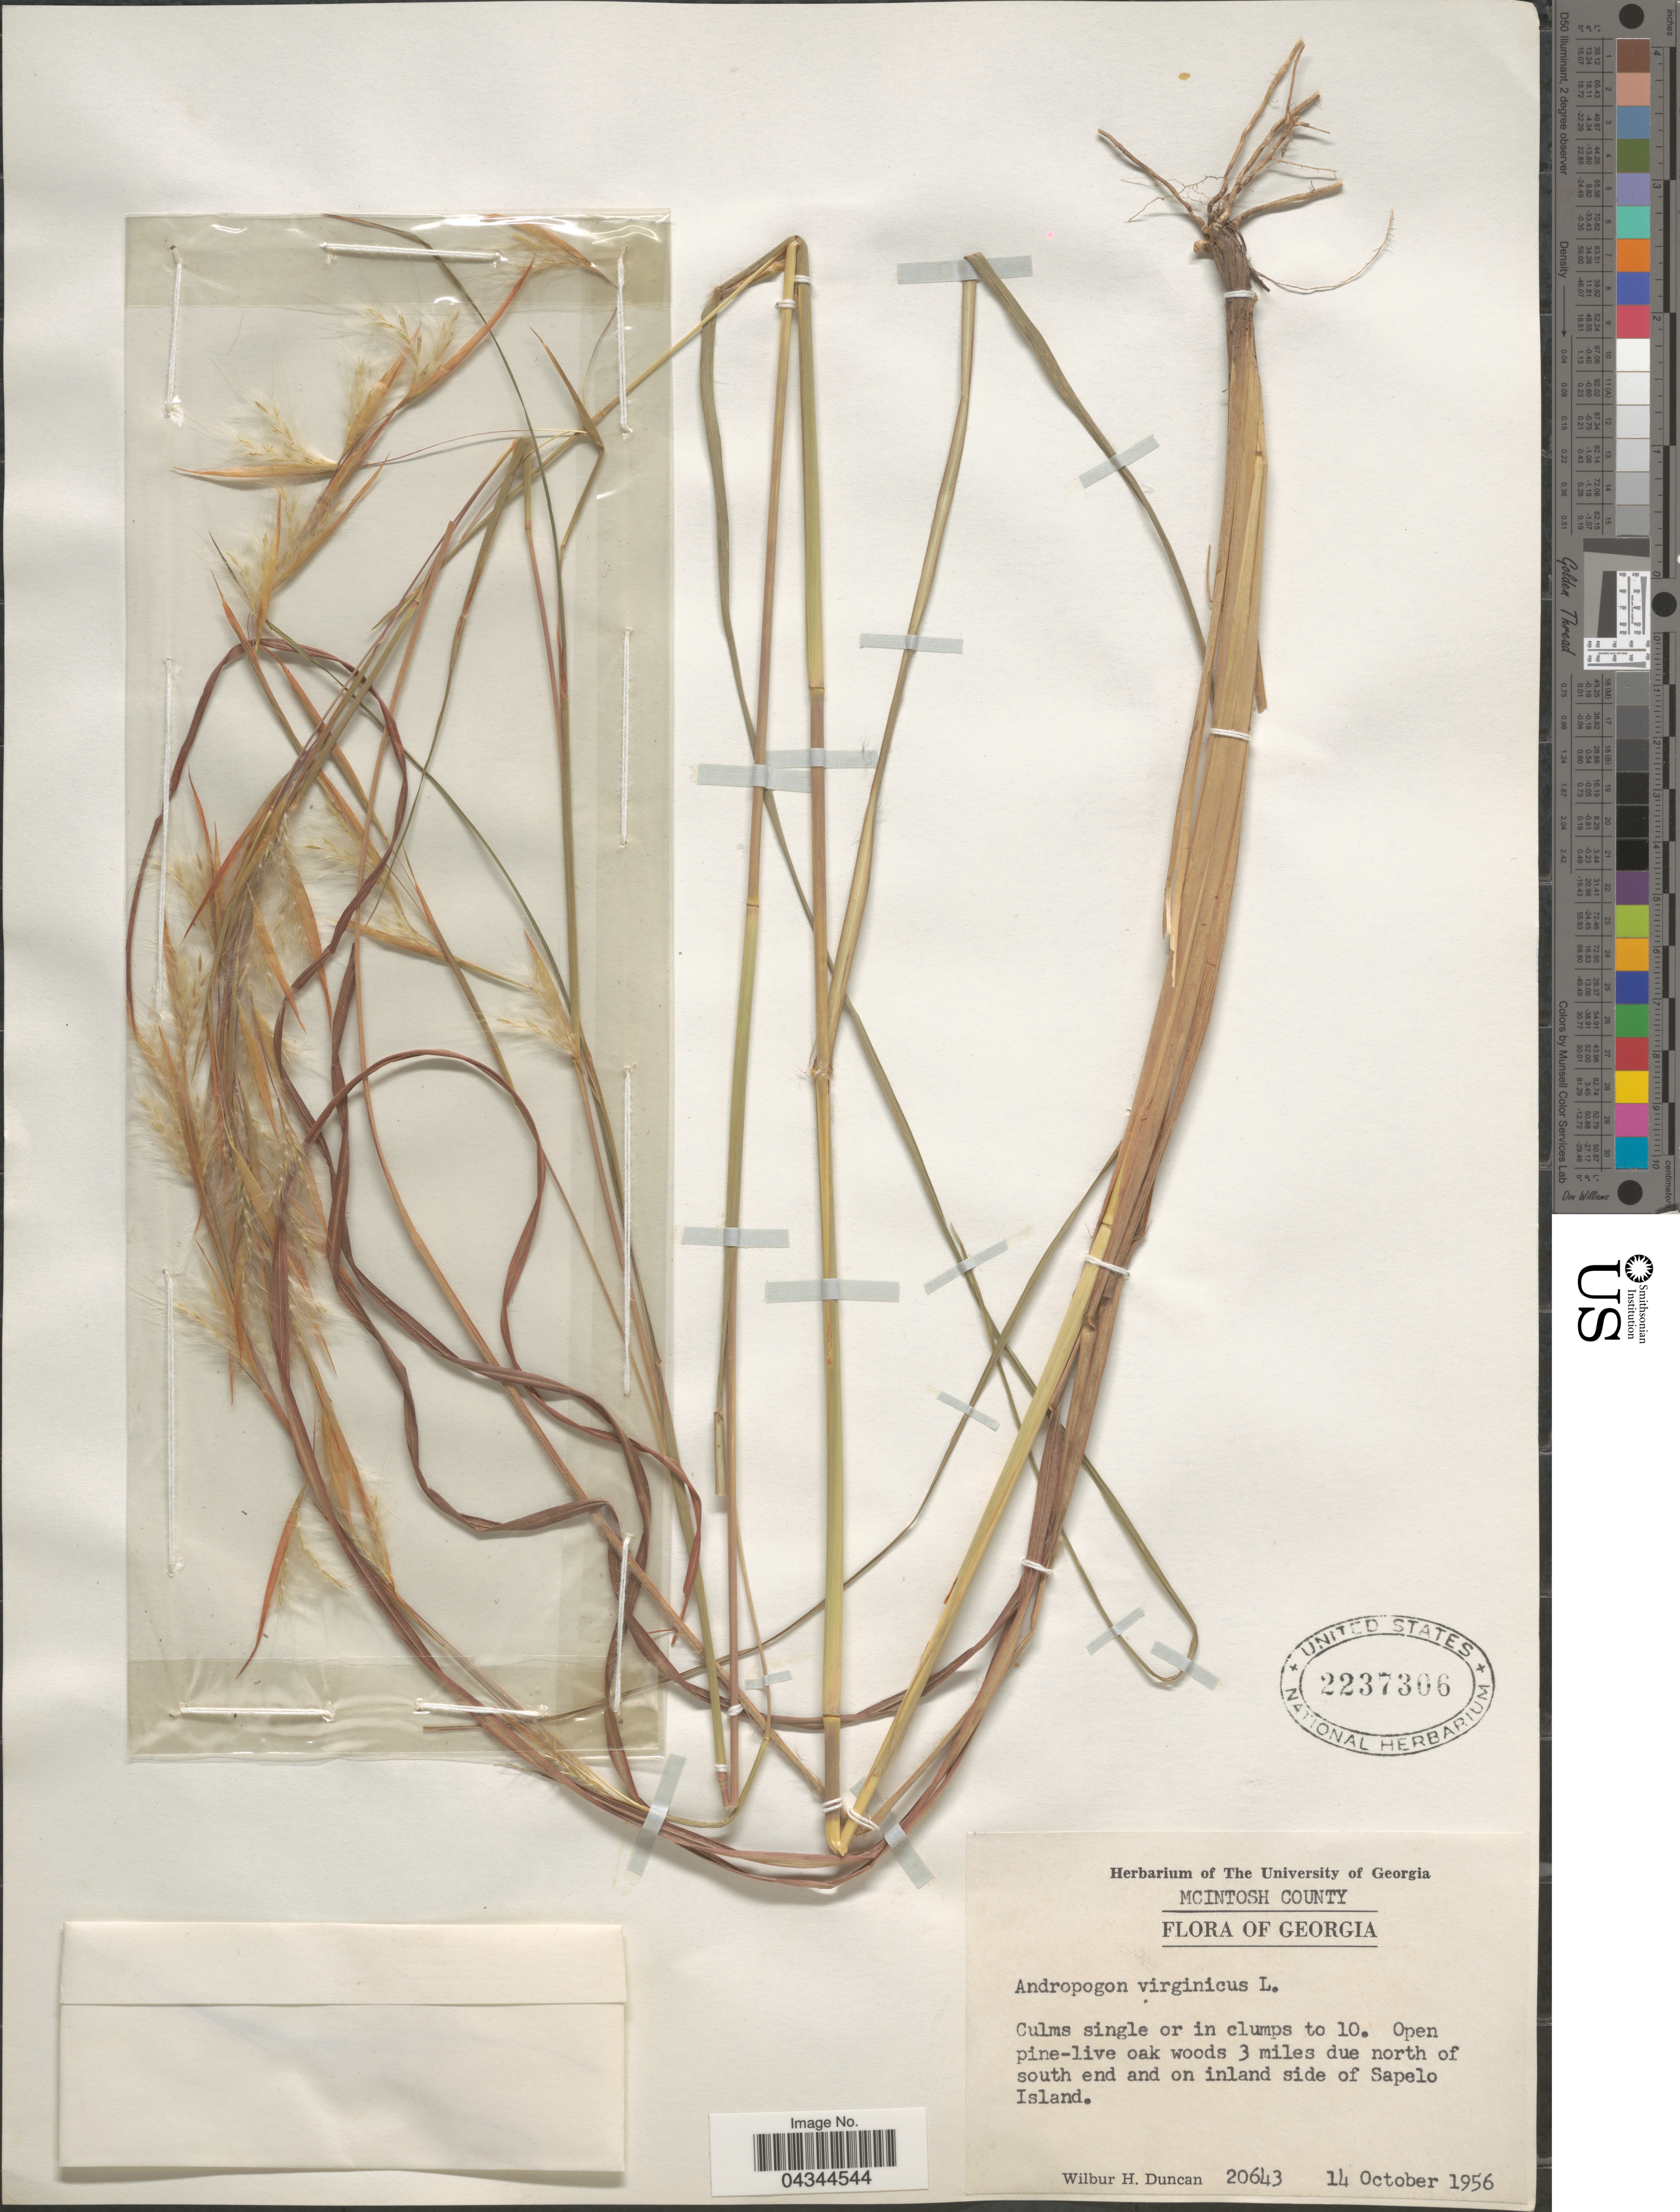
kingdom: Plantae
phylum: Tracheophyta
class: Liliopsida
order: Poales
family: Poaceae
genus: Andropogon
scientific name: Andropogon virginicus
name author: L.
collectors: W. H. Duncan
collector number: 20643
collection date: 1956-10-14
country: United States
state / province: Georgia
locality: Mcintosh County. Open pine-live oak woods 3 miles due north of south end of and on inland side of Sapelo Island.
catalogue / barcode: US 2237306